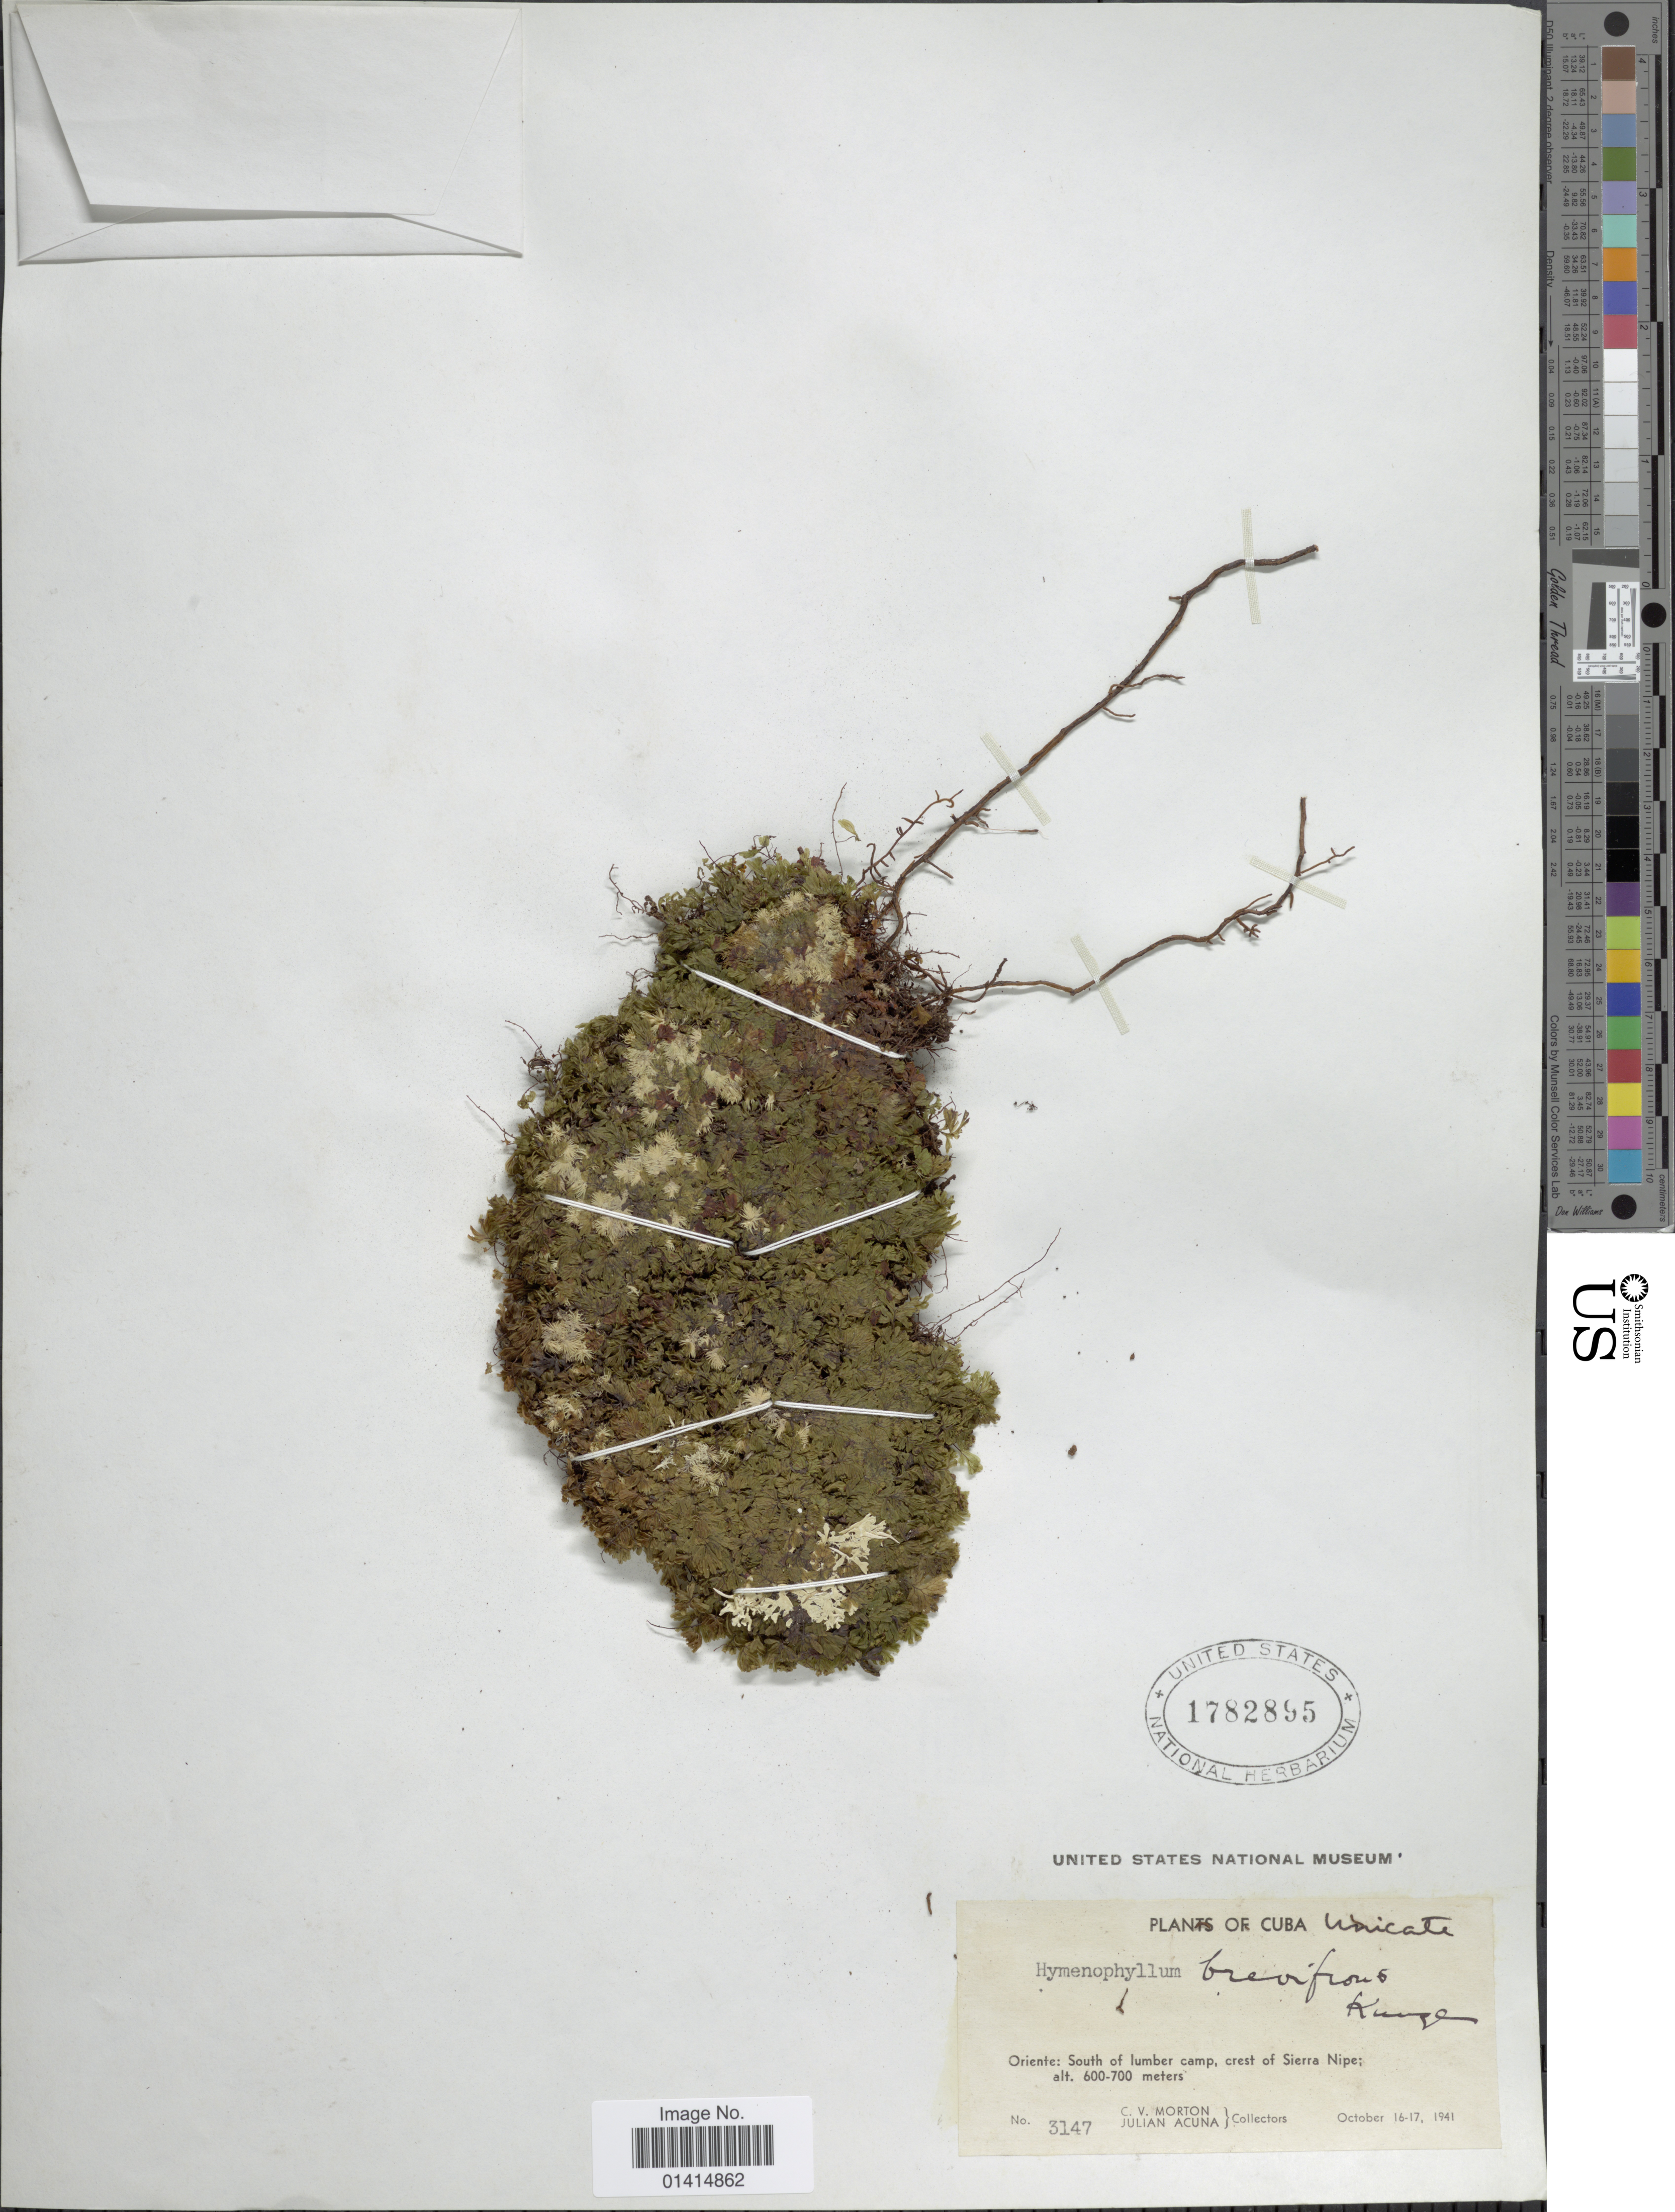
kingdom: Plantae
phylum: Tracheophyta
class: Polypodiopsida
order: Hymenophyllales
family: Hymenophyllaceae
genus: Hymenophyllum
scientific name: Hymenophyllum brevifrons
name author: Kunze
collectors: C. V. Morton & J. B. Acuña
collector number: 3147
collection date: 1941-10-16/1941-10-17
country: Cuba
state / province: Oriente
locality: South of lumber camp, crest of Sierra Nipe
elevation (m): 600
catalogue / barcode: US 1782895